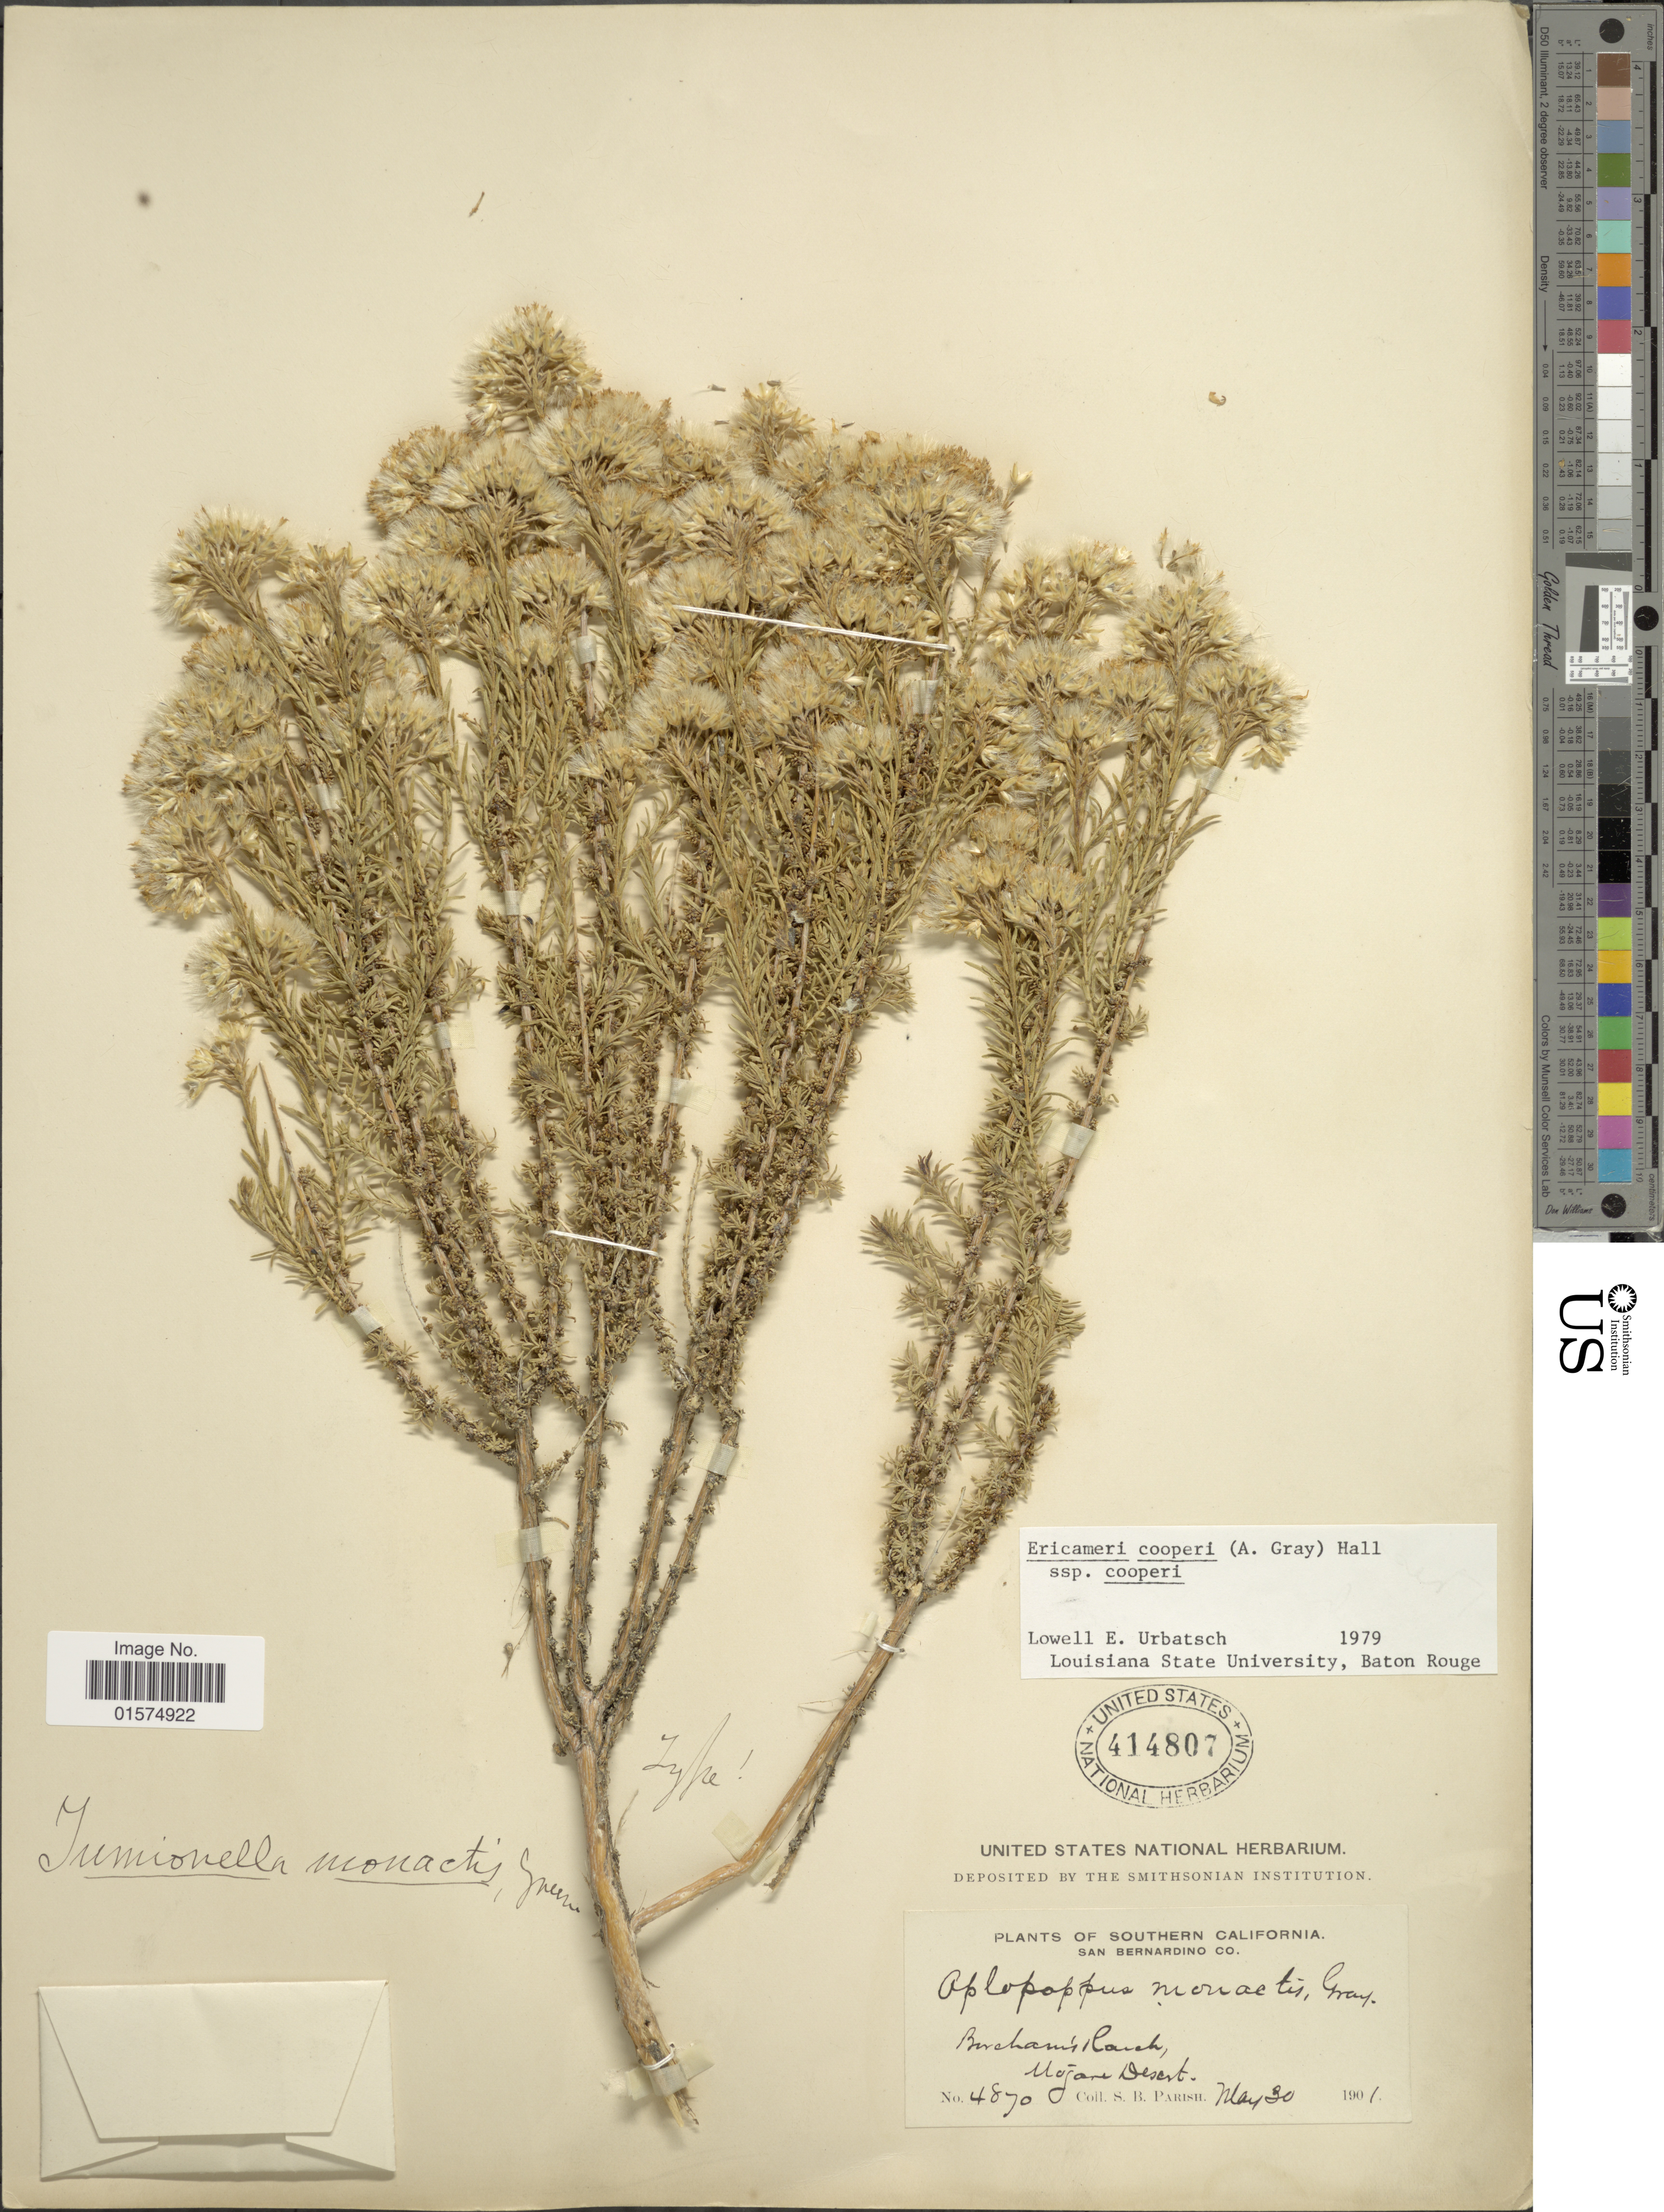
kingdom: Plantae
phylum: Tracheophyta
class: Magnoliopsida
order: Asterales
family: Asteraceae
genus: Ericameria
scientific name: Ericameria cooperi var. cooperi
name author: (A. Gray) Hall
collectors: S. B. Parish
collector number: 4870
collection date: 1901-05-30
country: United States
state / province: California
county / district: San Bernardino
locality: Southern California. San Bernardino Co., Burcham's Ranch, Mojave Desert.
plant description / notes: Corrected "Bercham's Ranch" to "Burcham's Ranch." Filled county field.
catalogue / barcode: US 414807